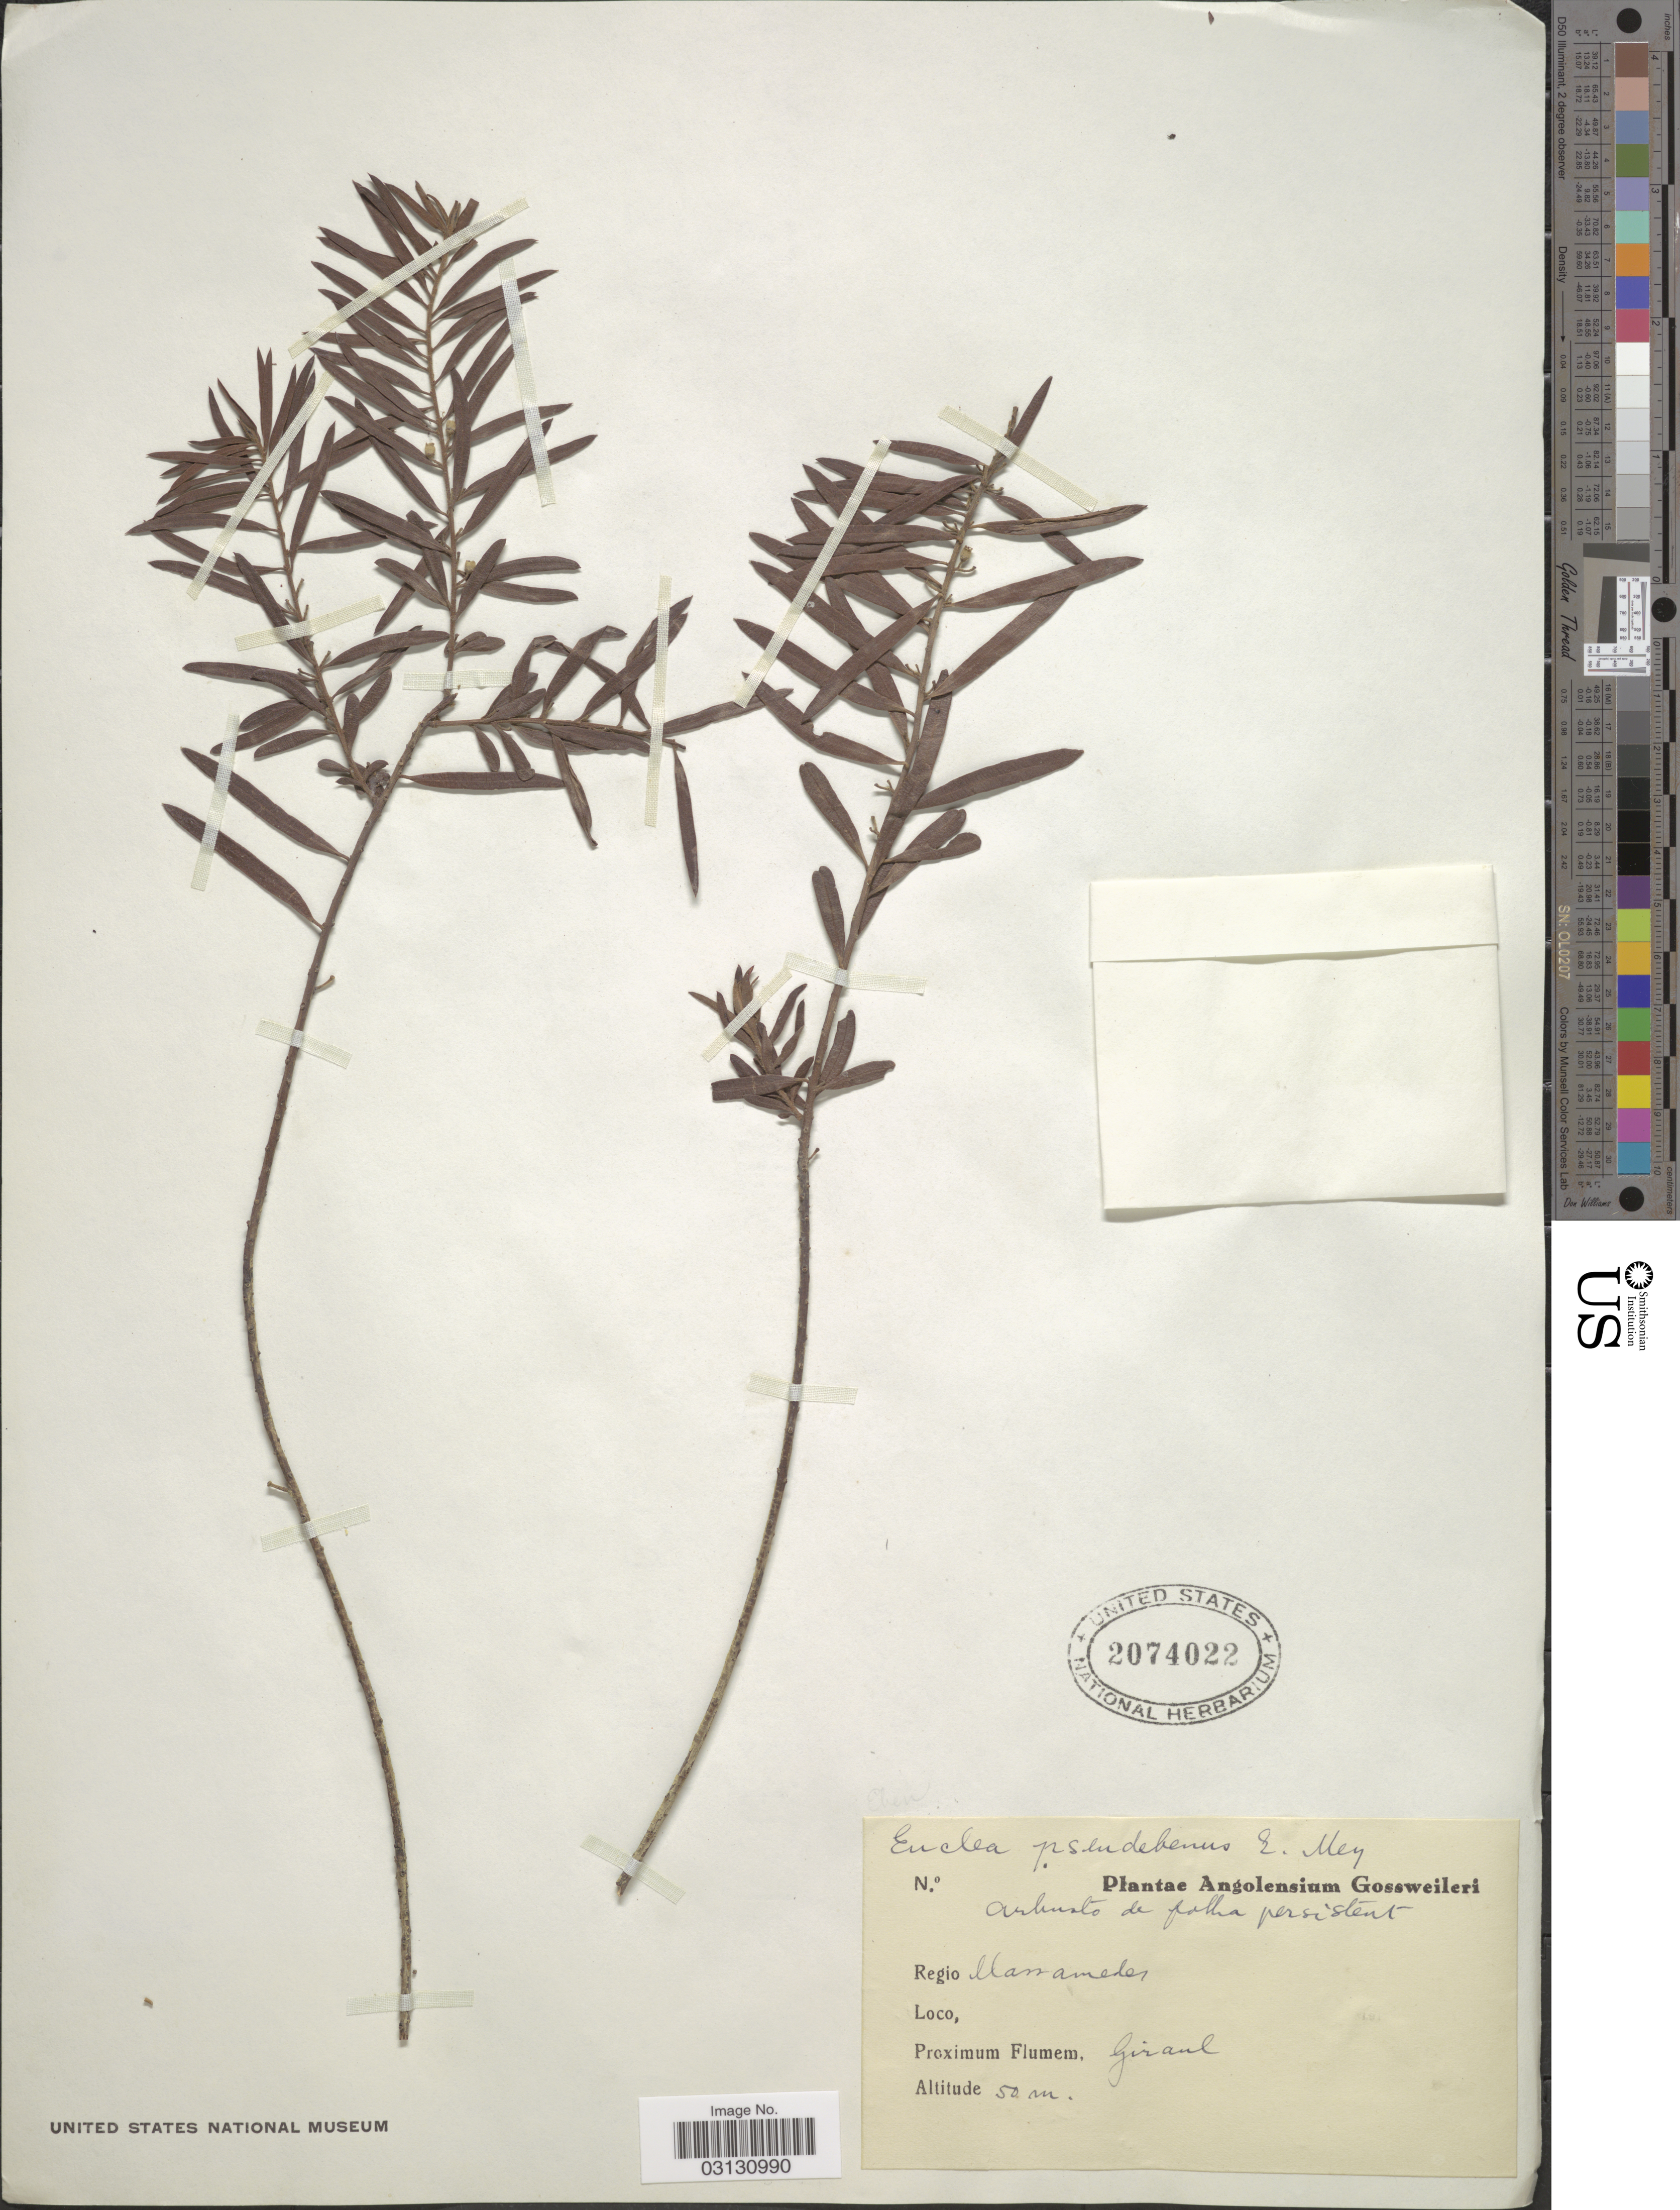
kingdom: Plantae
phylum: Tracheophyta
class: Magnoliopsida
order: Ericales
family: Ebenaceae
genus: Euclea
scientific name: Euclea pseudebenus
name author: E. Mey. ex A. DC.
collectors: -. Gossweiler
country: Angola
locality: Regio Massamedes, Proximum Flumem, Giraul.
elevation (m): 50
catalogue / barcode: US 2074022